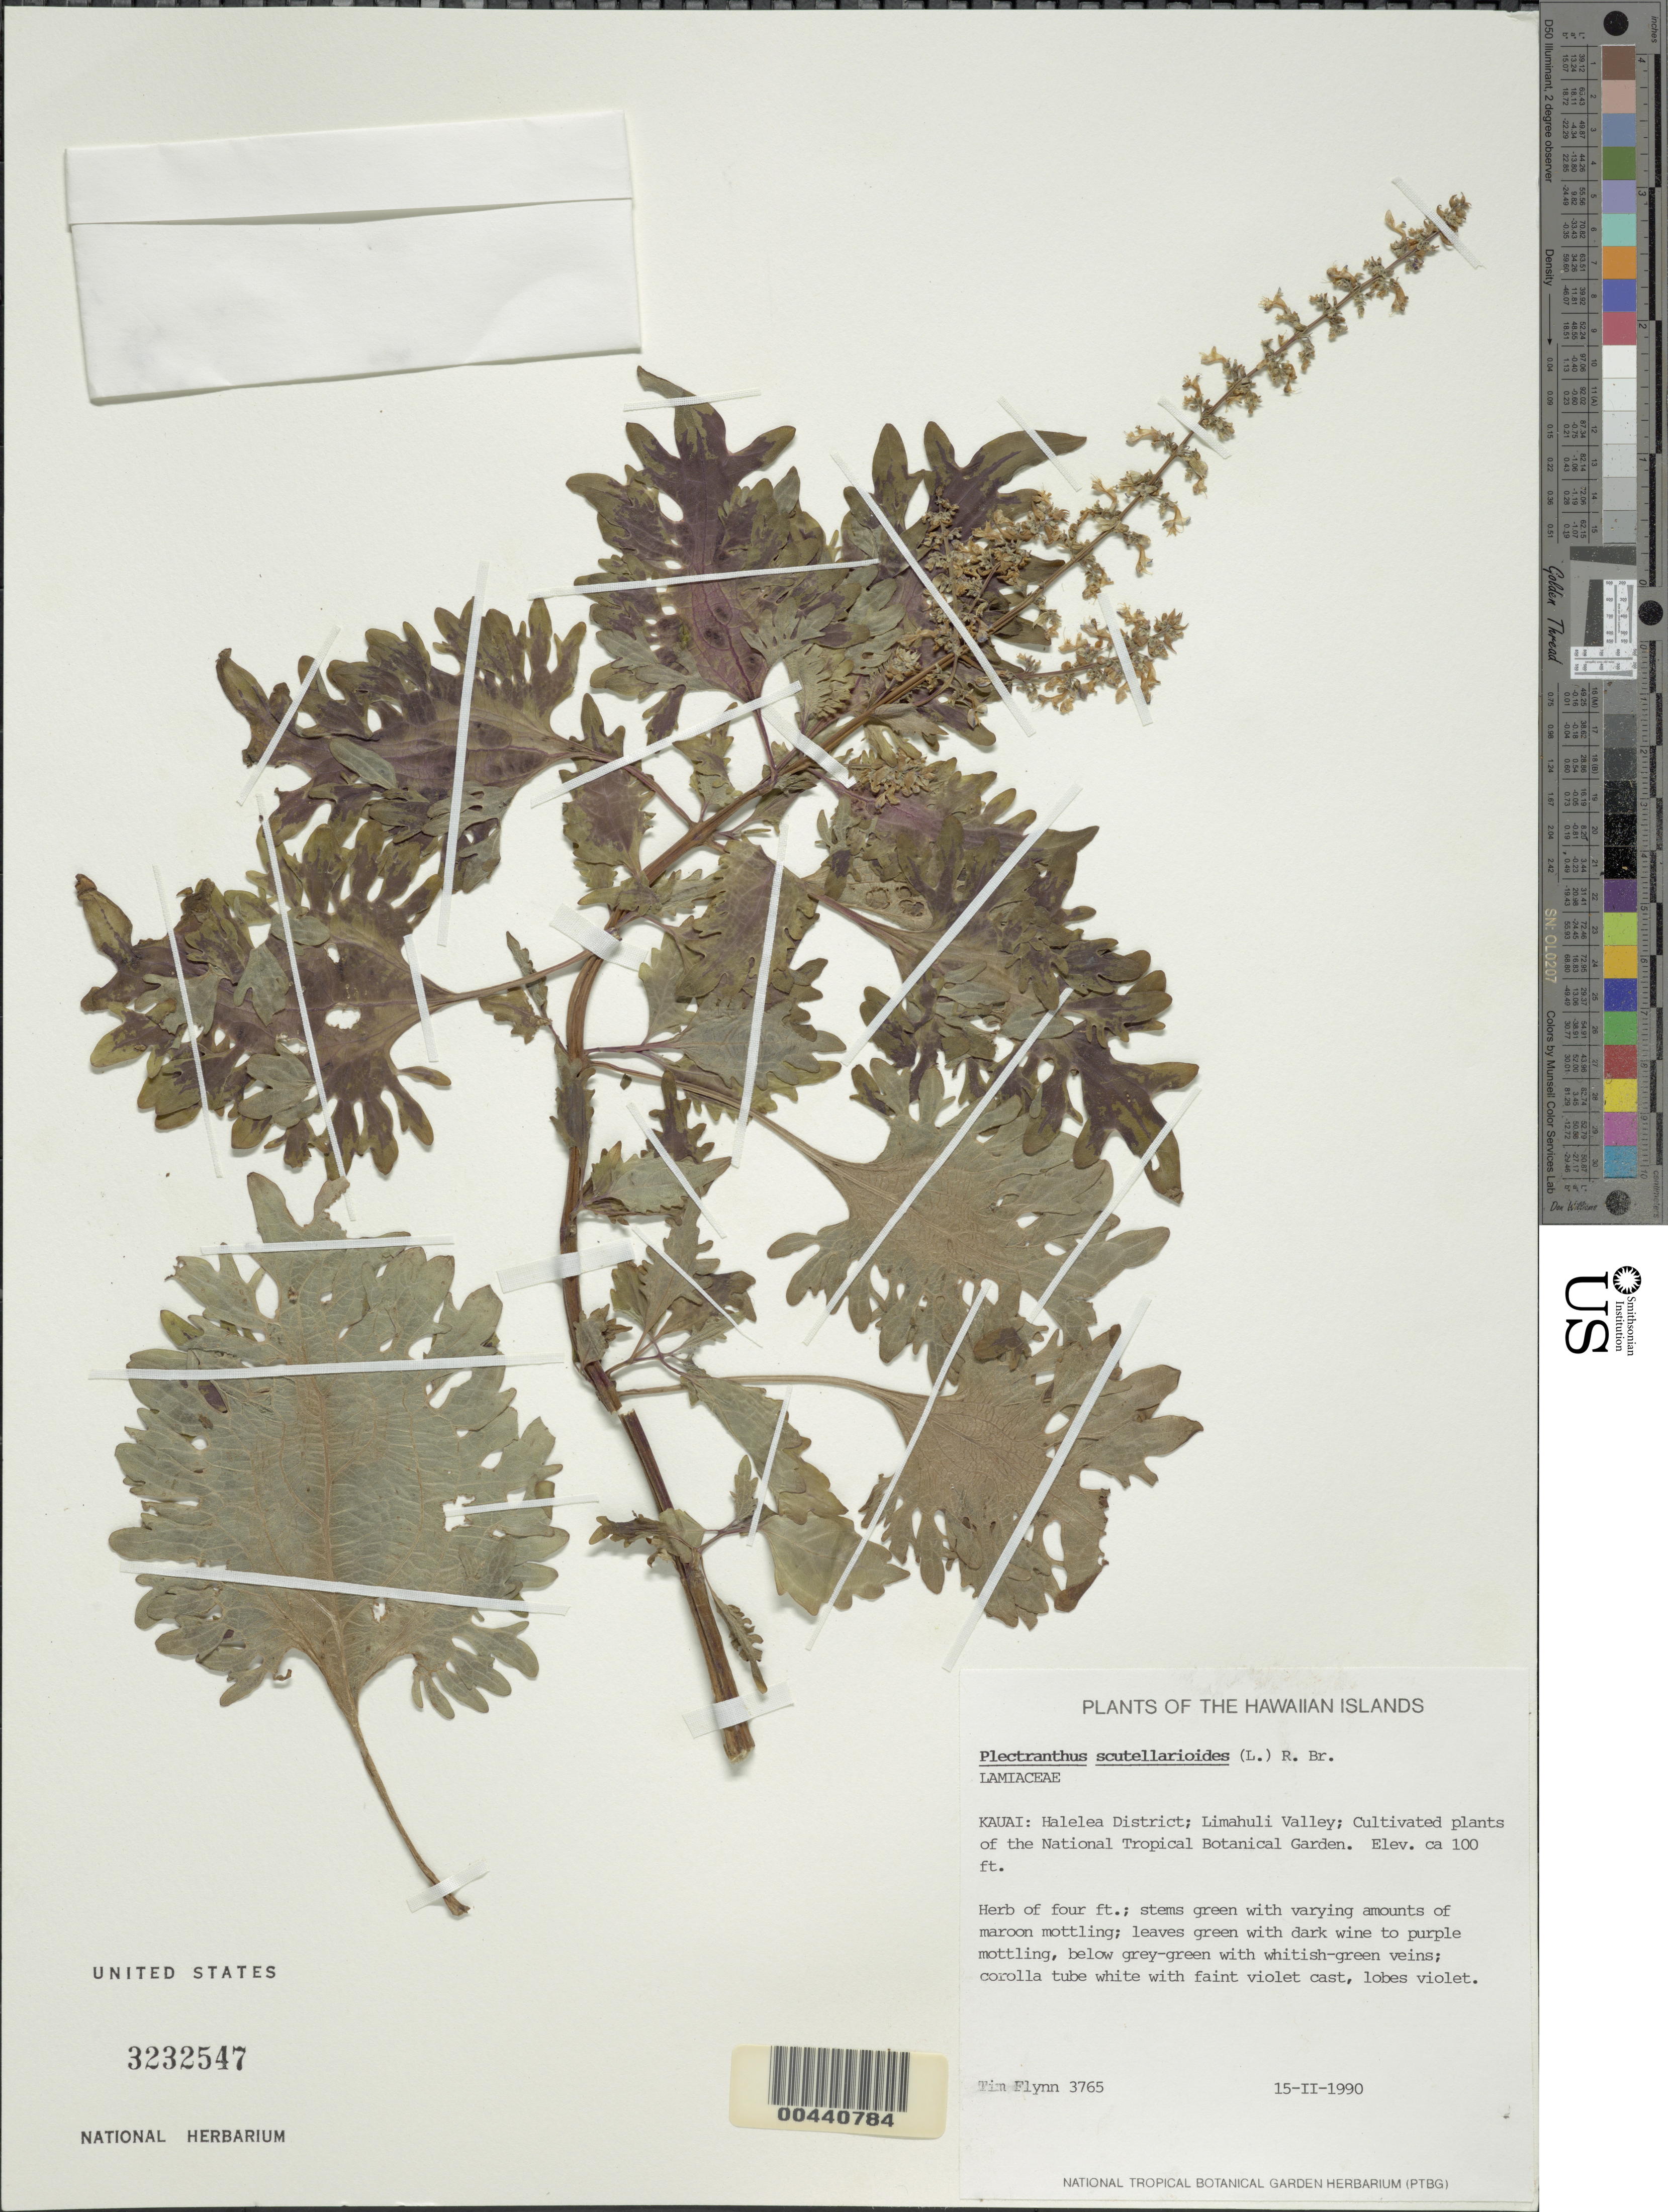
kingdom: Plantae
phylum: Tracheophyta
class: Magnoliopsida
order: Lamiales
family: Lamiaceae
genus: Coleus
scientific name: Coleus scutellarioides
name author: (L.) Benth.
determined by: Wagner, W. L., (BOT), Smithsonian Institution - National Museum of Natural History (UNITED STATES)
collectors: T. W. Flynn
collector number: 3765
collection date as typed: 15 Feb 1990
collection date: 1990-02-15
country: United States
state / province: Hawaii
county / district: Kauai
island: Kaua'i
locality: Halelea District; Limahuli Valley; National Tropical Botanical Garden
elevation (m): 30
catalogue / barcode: US 3232547